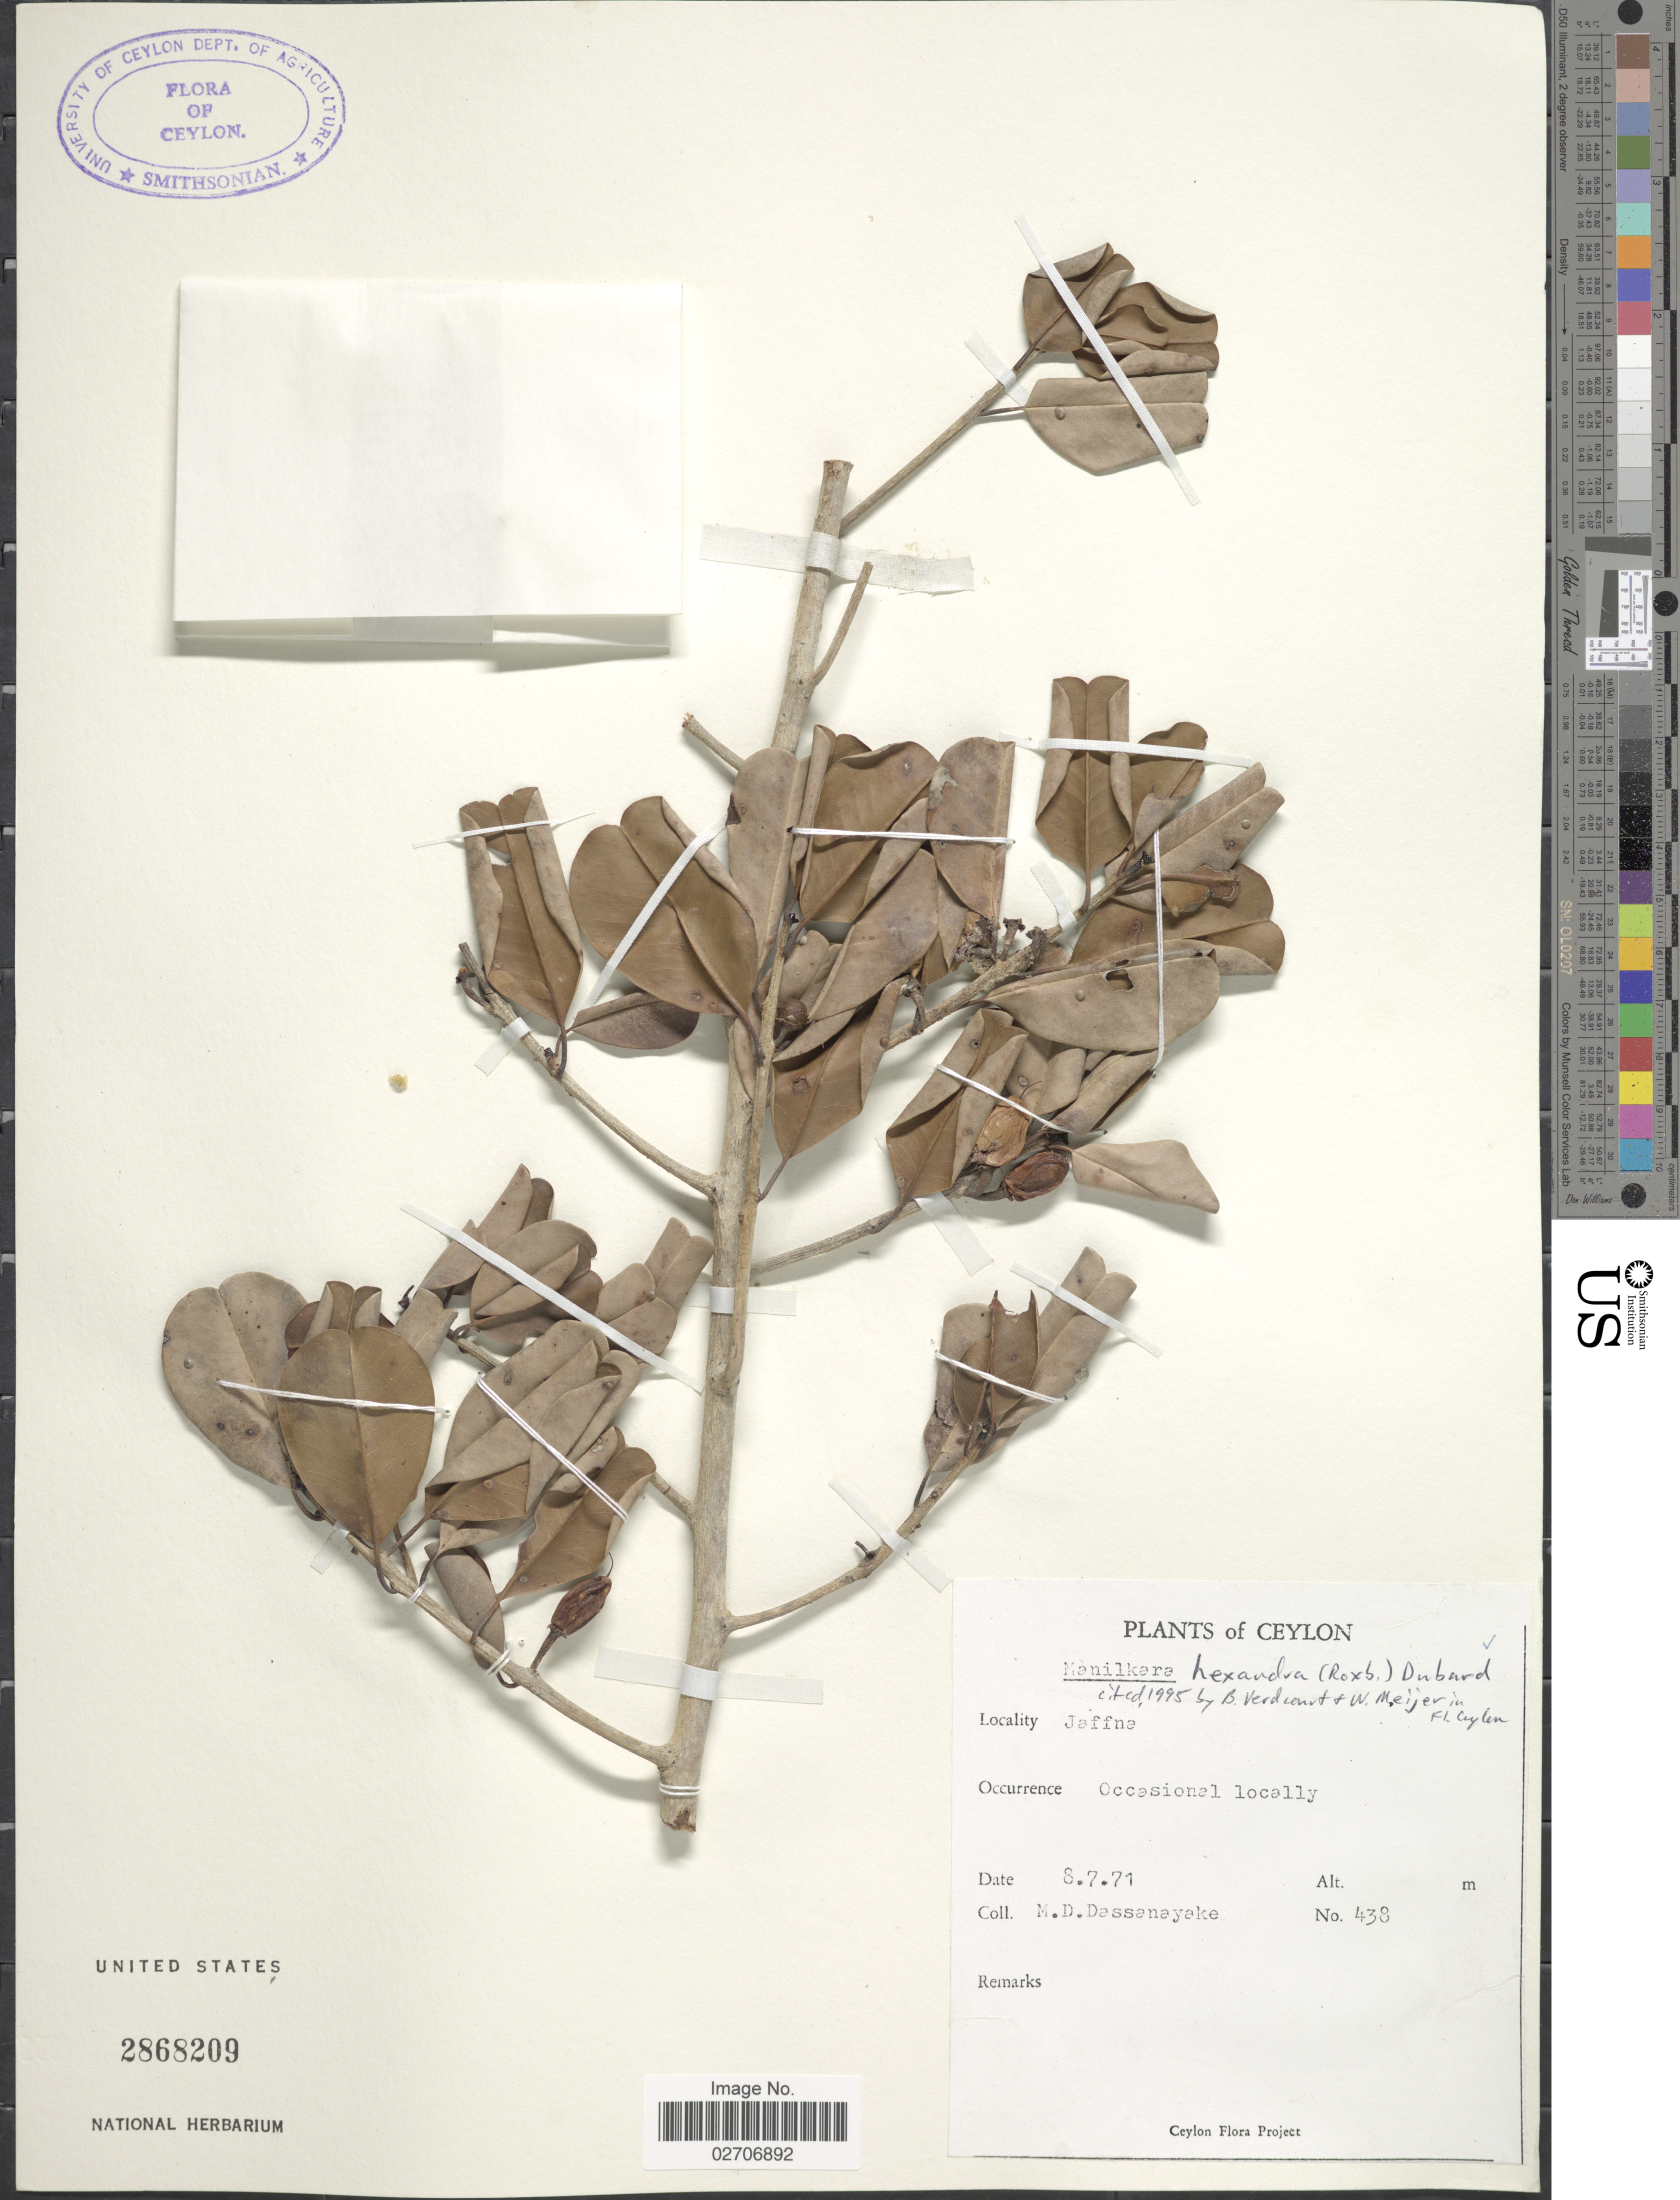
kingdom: Plantae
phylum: Tracheophyta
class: Magnoliopsida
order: Ericales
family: Sapotaceae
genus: Manilkara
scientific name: Manilkara hexandra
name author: (Roxb.) Dubard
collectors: M. D. Dassanayake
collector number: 438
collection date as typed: Transcribed d/m/y: 8/7/71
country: Sri Lanka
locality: Ceylon, Jaffne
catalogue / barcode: US 2868209